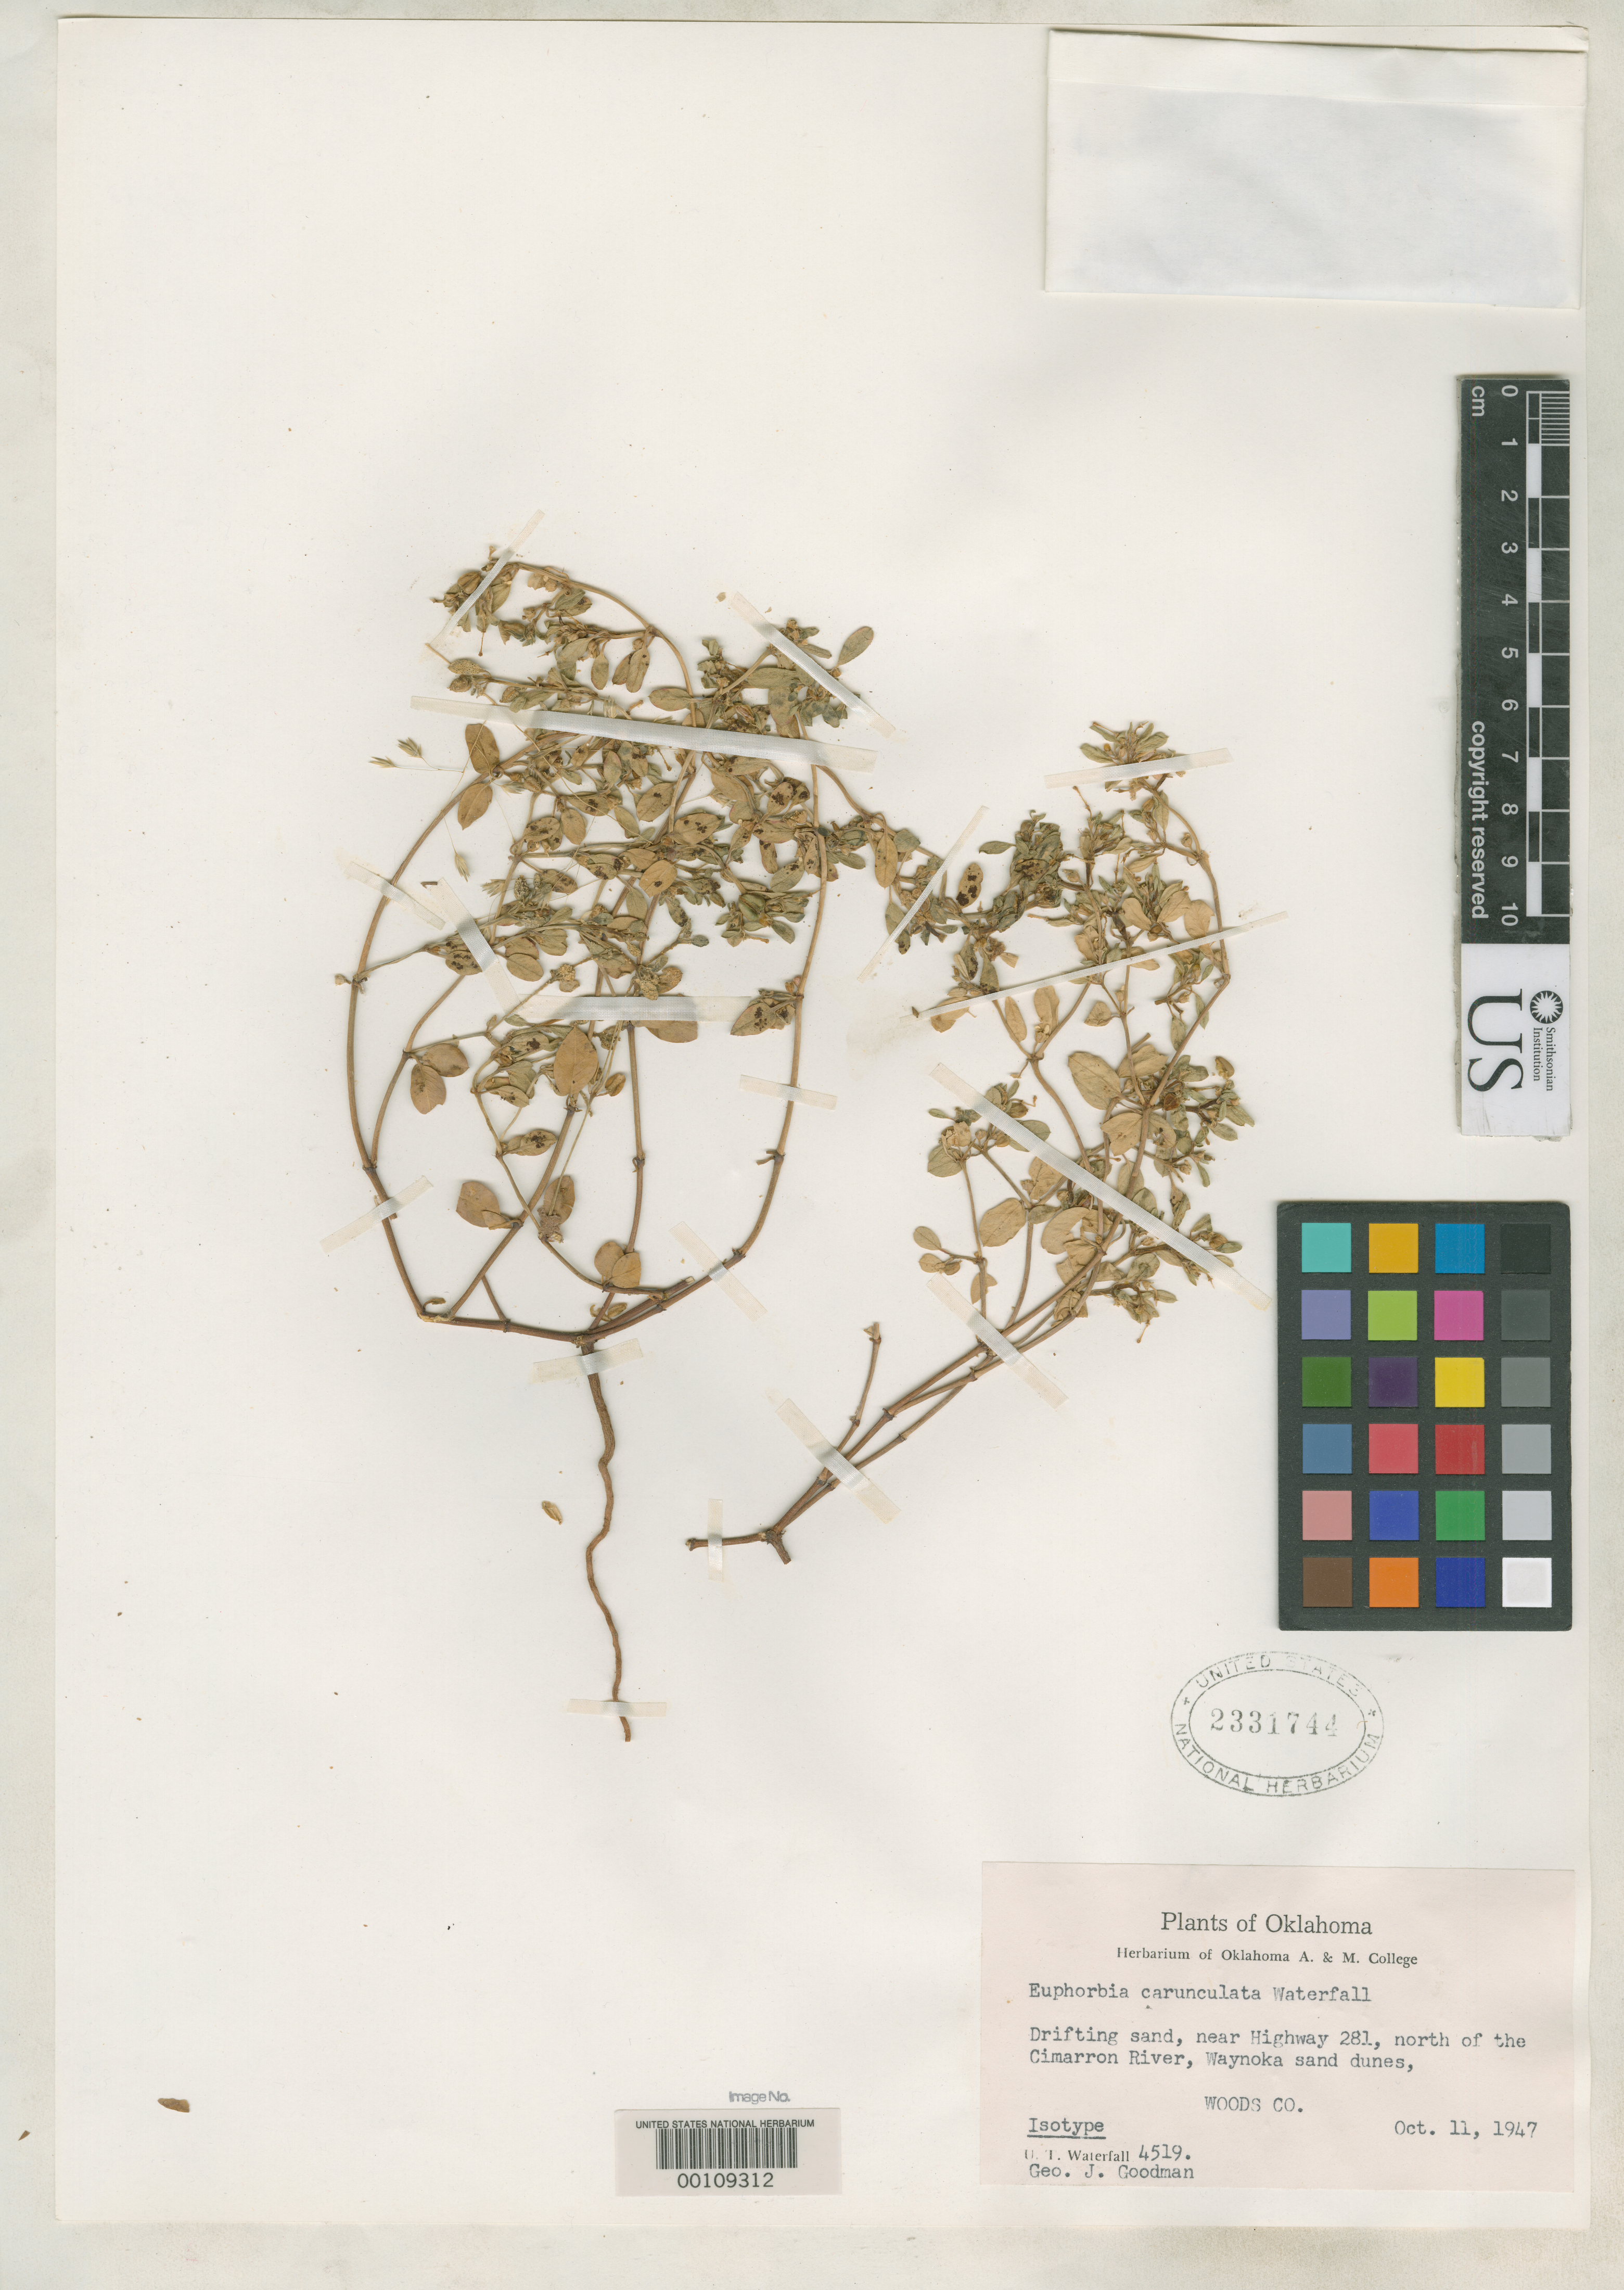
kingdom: Plantae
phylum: Tracheophyta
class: Magnoliopsida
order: Malpighiales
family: Euphorbiaceae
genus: Euphorbia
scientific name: Euphorbia carunculata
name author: Waterf.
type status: Isotype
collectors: U. T. Waterfall & G. J. Goodman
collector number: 4519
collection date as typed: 11 Oct 1947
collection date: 1947-10-11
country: United States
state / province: Oklahoma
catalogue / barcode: US 2331744